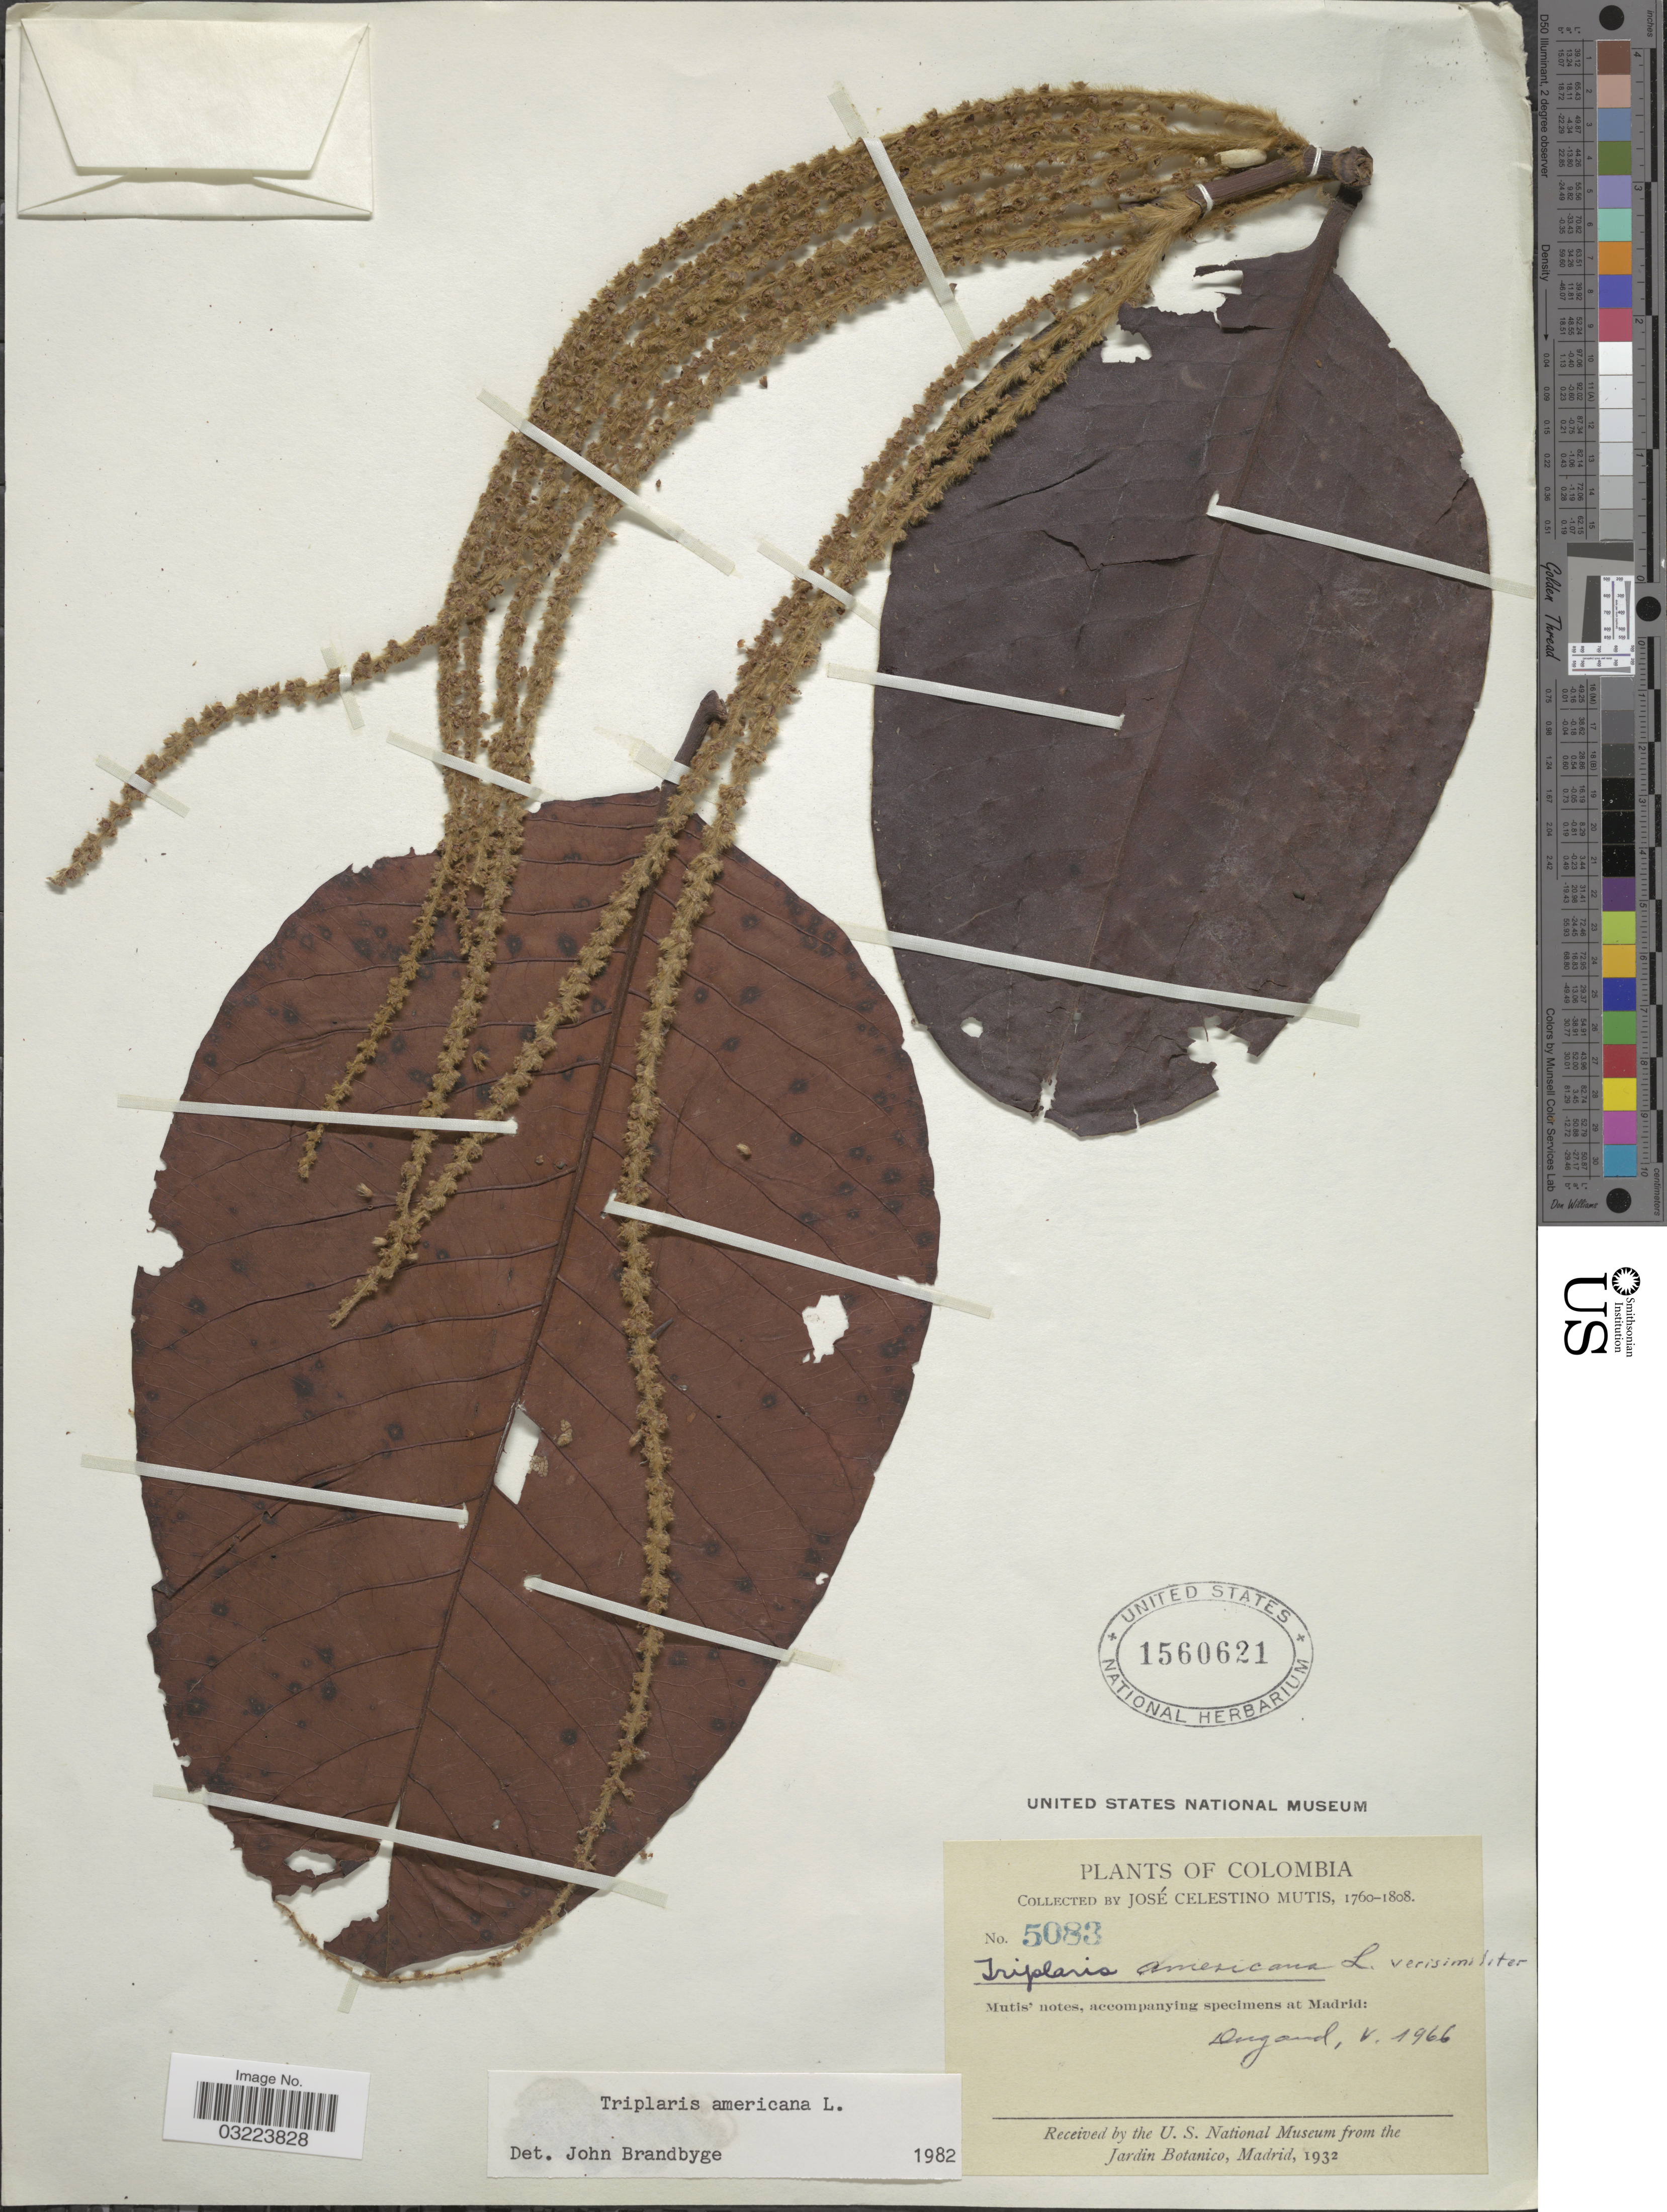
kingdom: Plantae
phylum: Tracheophyta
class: Magnoliopsida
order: Caryophyllales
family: Polygonaceae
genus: Triplaris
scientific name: Triplaris americana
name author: L.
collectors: J. C. B. Mutis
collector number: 5083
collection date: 1760/1808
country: Colombia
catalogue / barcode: US 1560621